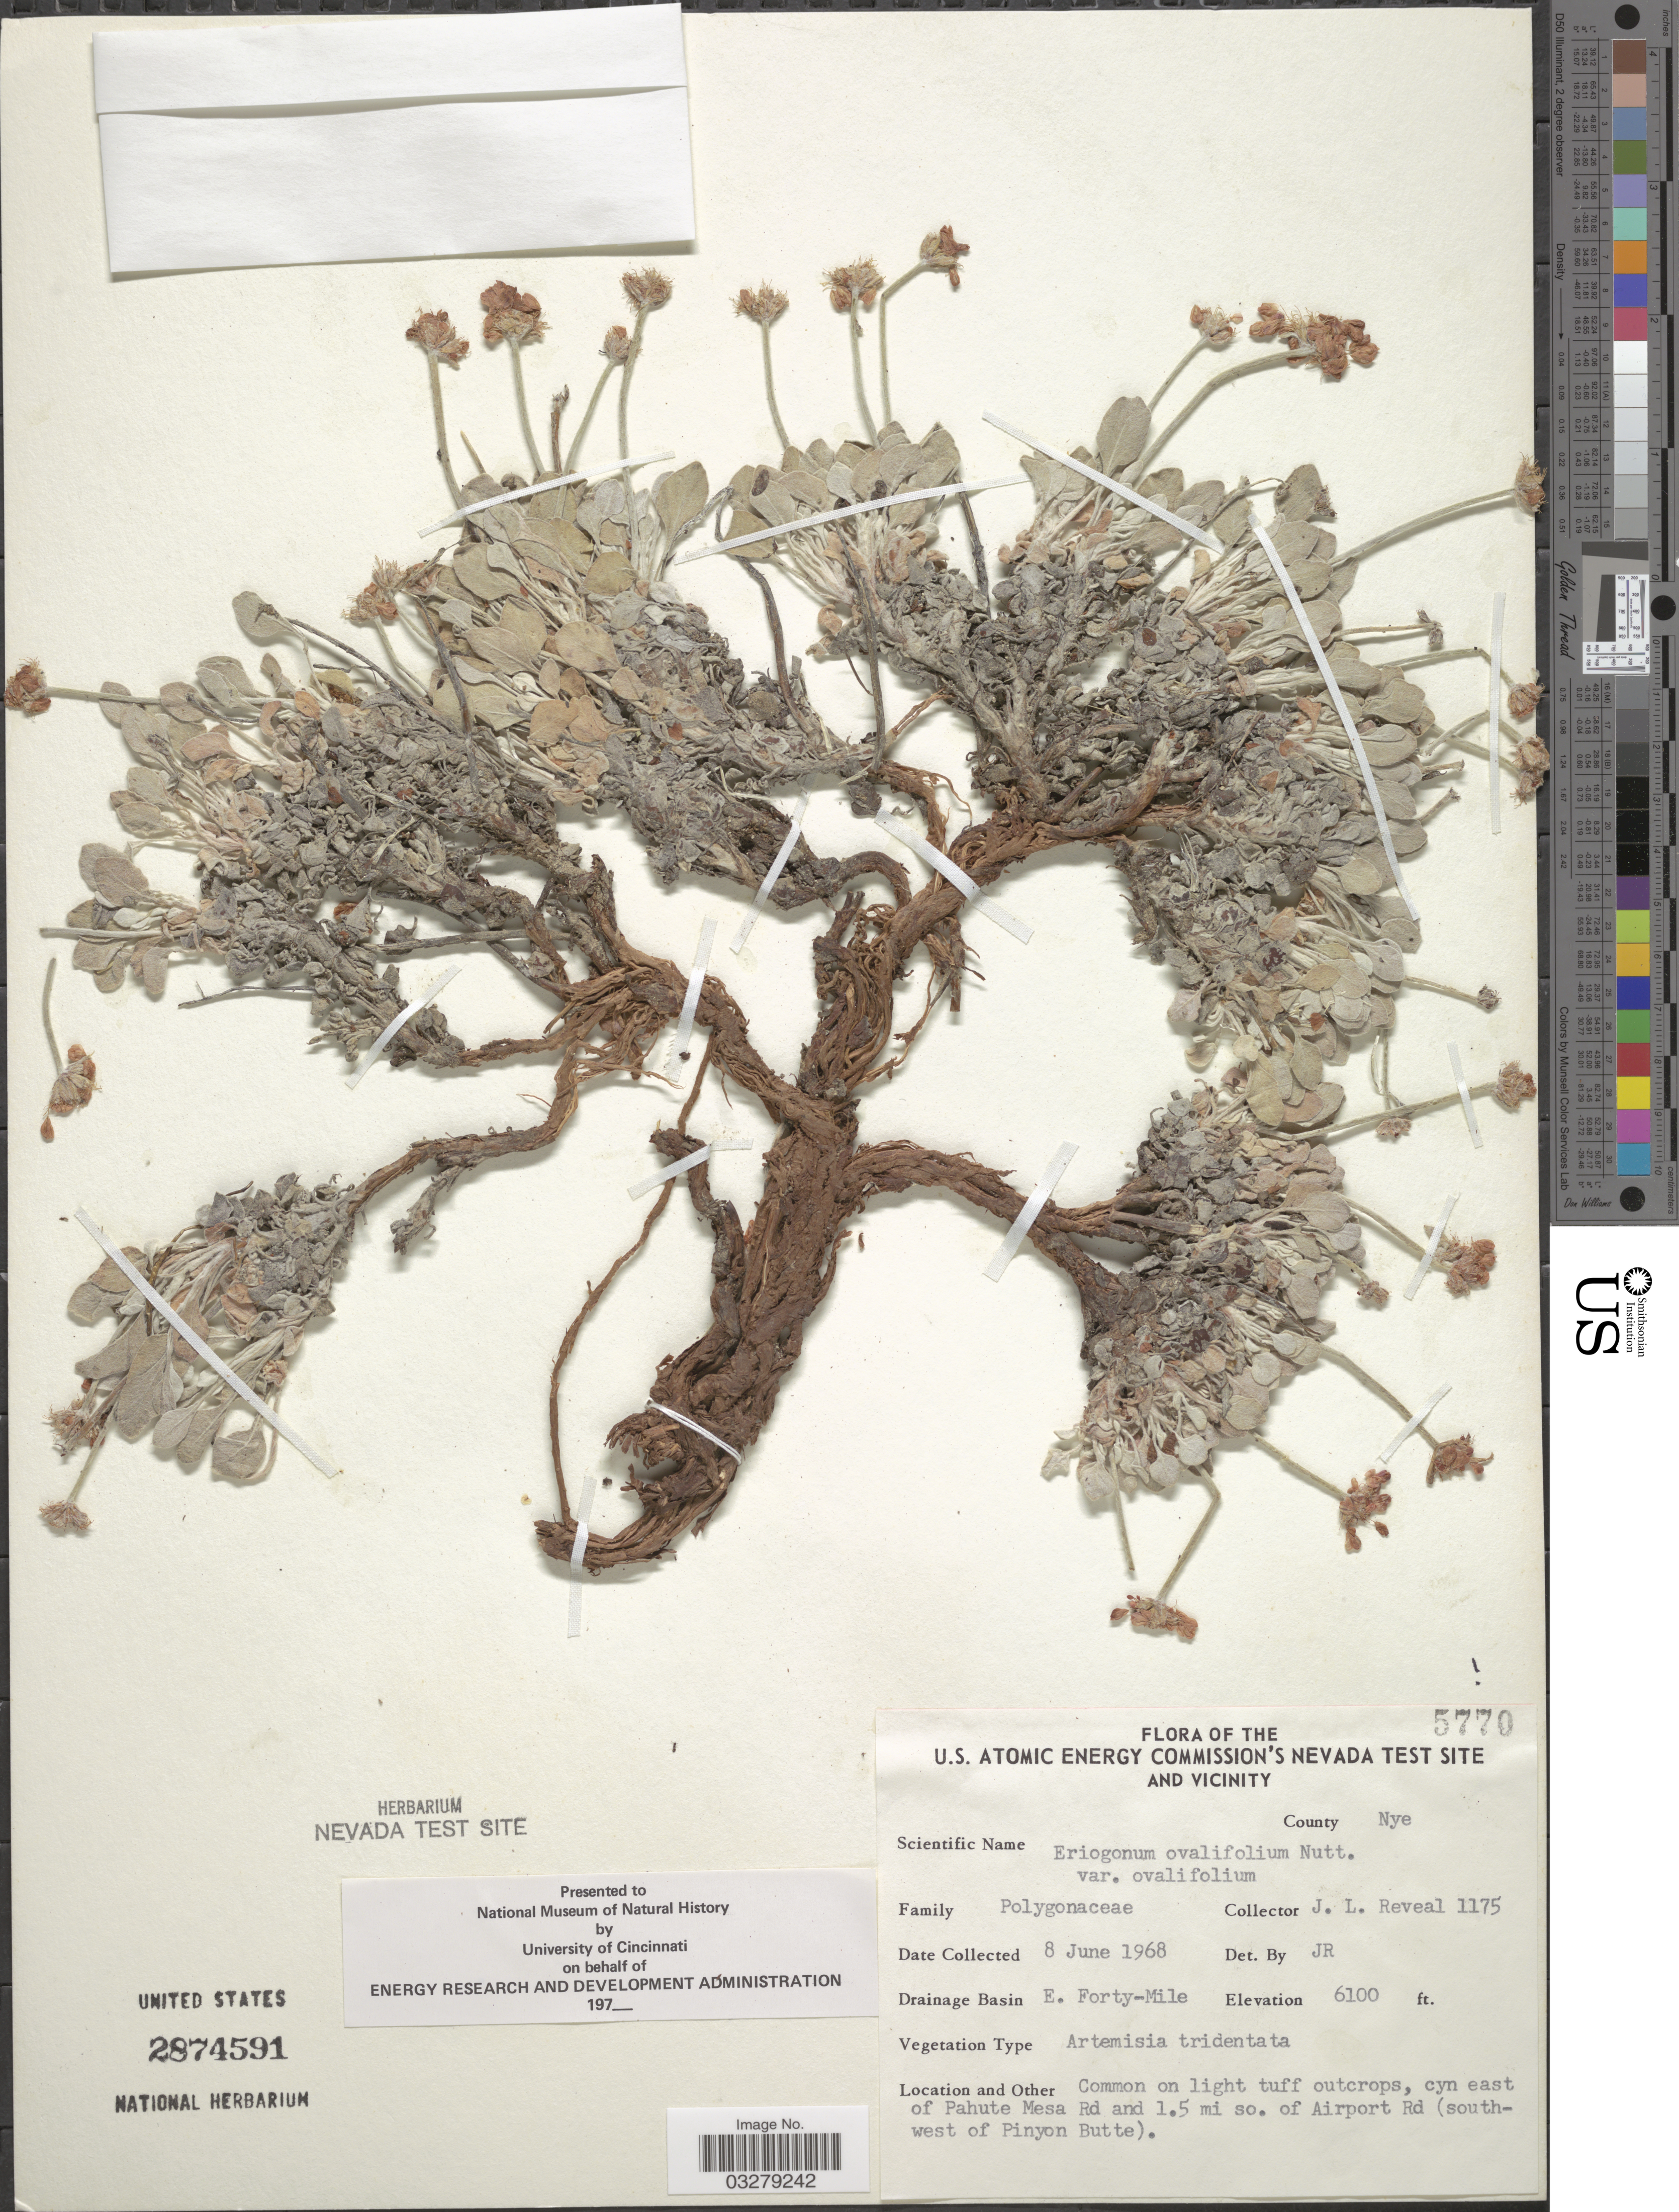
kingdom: Plantae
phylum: Tracheophyta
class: Magnoliopsida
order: Caryophyllales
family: Polygonaceae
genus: Eriogonum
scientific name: Eriogonum ovalifolium var. ovalifolium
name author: Nutt.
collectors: J. C. Beatley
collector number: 5770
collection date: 1968-06-08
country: United States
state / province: Nevada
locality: U.S. Atomic Energy Commission's Nevada Test Site and vicinity. County Nye. Drainage Basin E. Forty-Mile. Common on light tuff outcrops, cyn east of Pahute Mesa Rd and 1.5 mi so. of Airport Rd (south-west of Pinyon Butte).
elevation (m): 1859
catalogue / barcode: US 2874591